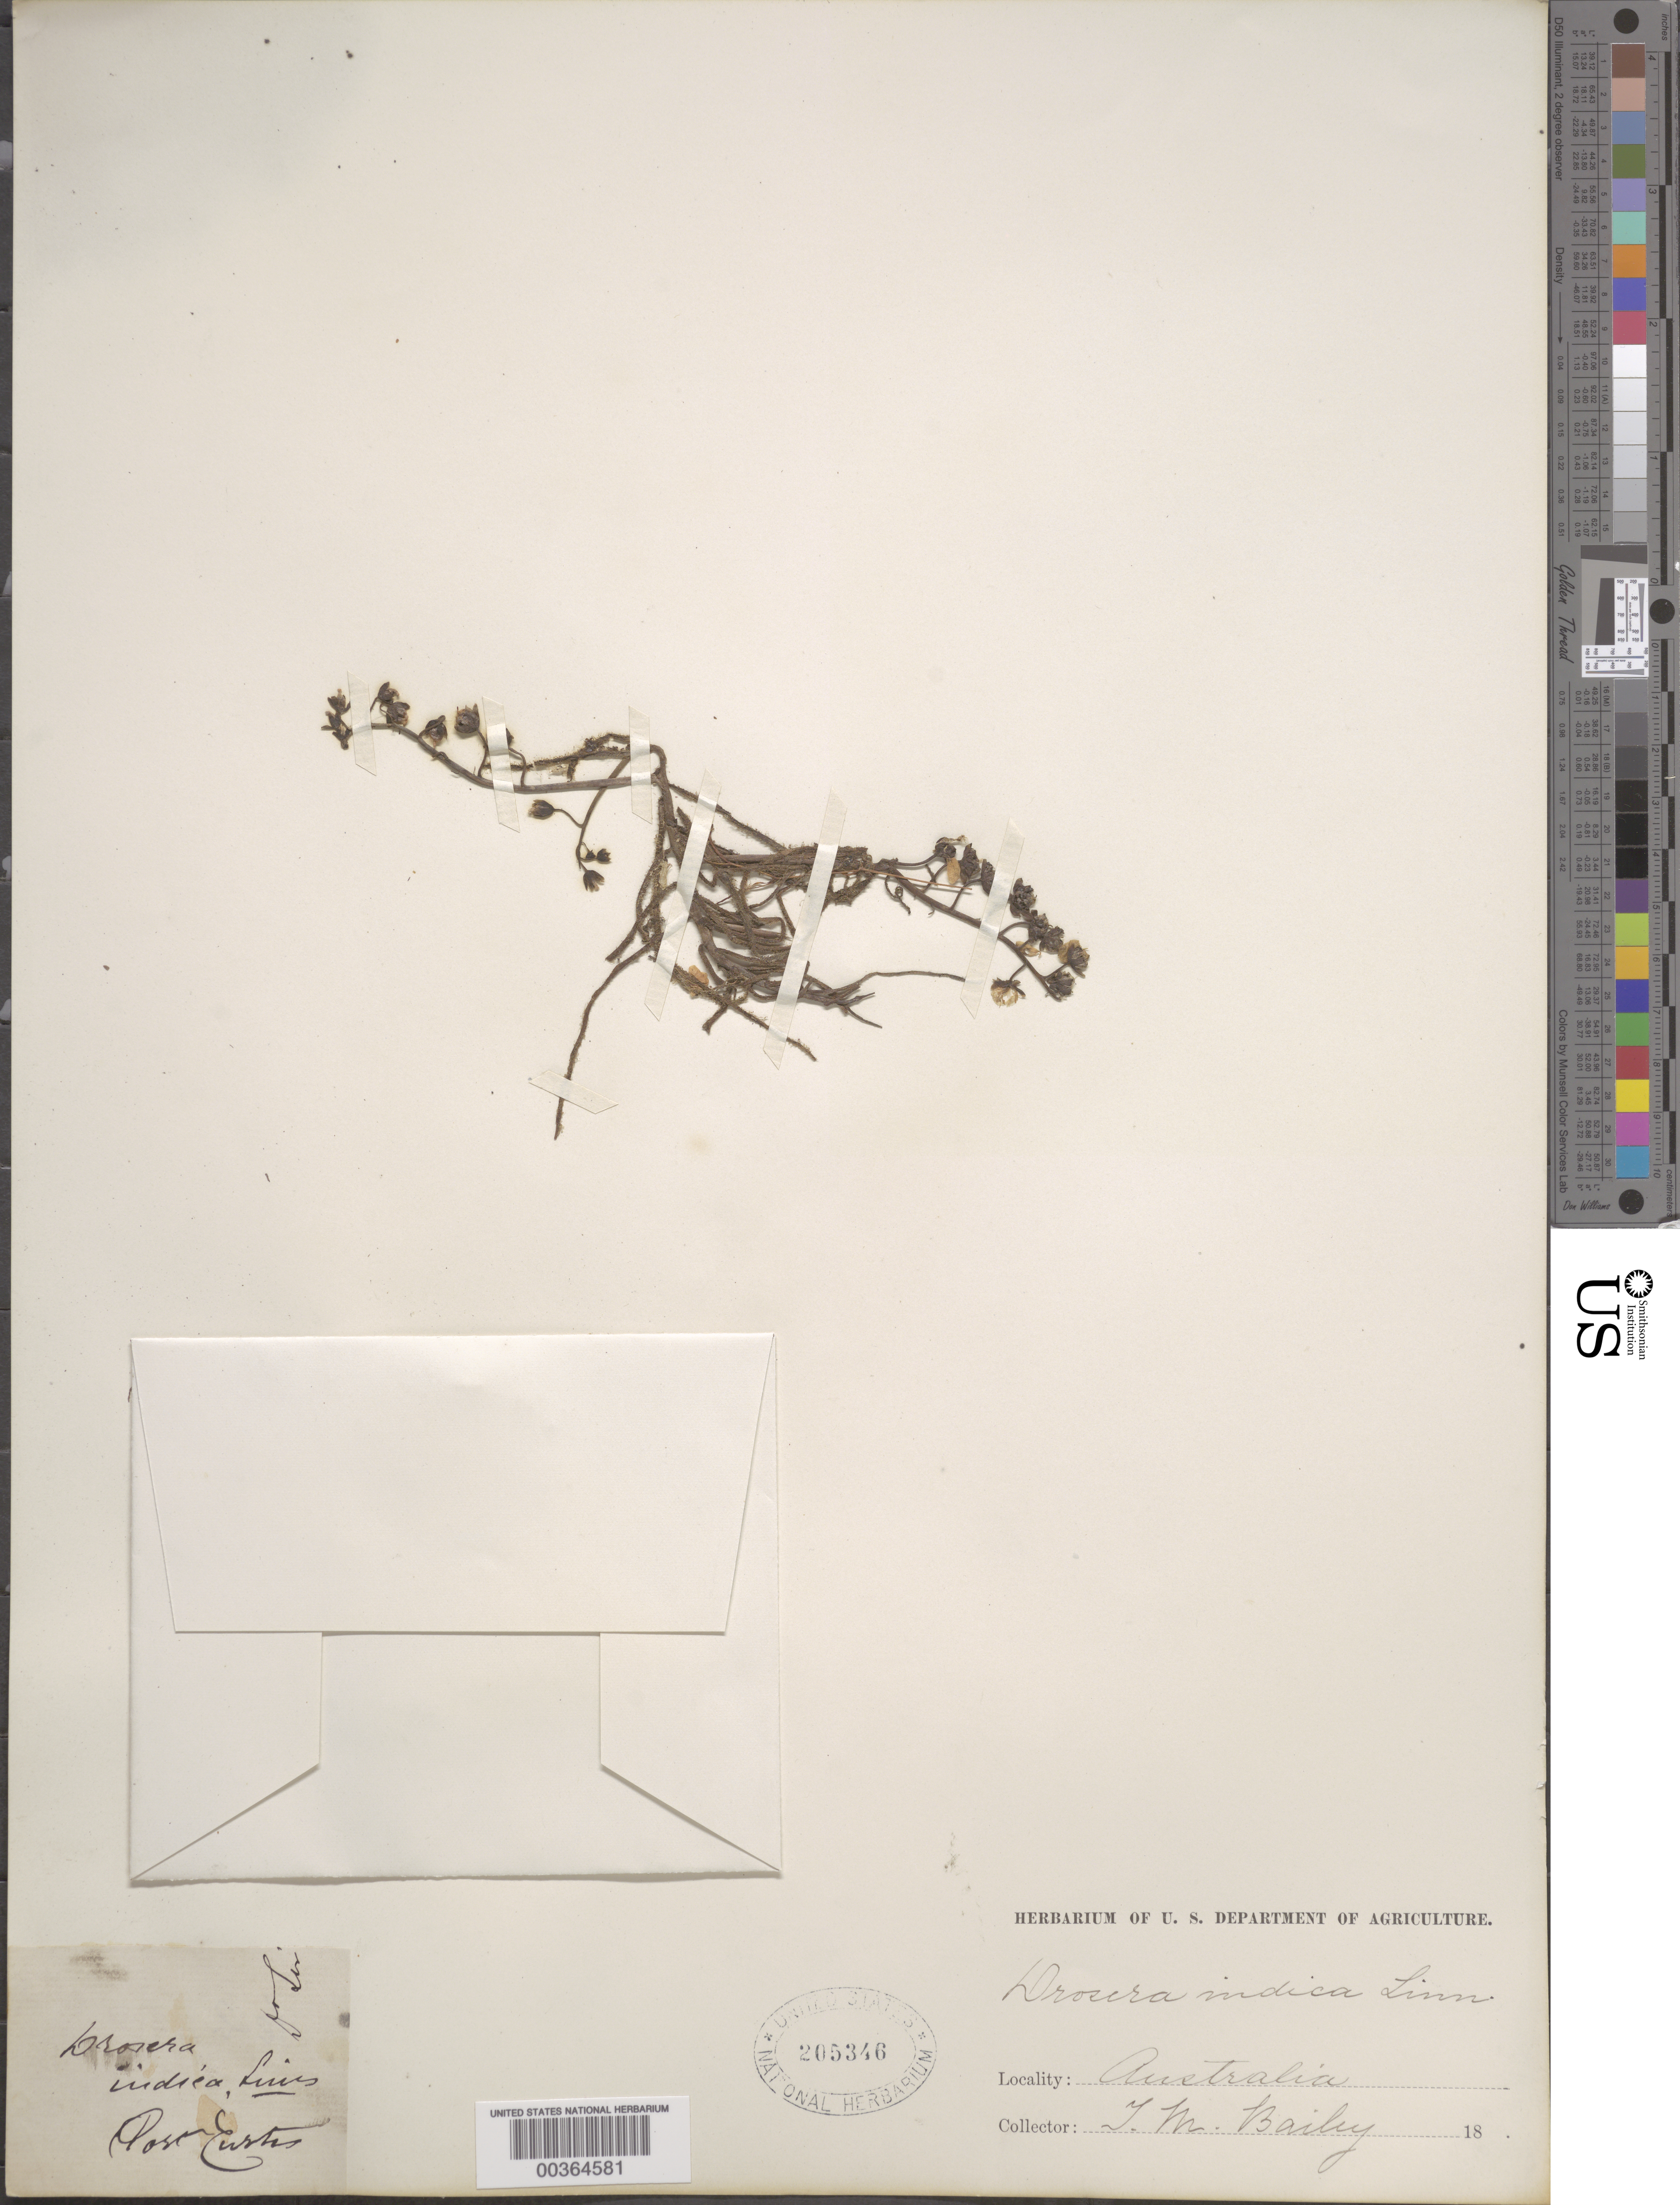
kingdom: Plantae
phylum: Tracheophyta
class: Magnoliopsida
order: Caryophyllales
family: Droseraceae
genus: Drosera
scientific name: Drosera indica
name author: L.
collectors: T. M. Bailey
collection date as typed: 18--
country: Australia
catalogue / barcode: US 205346